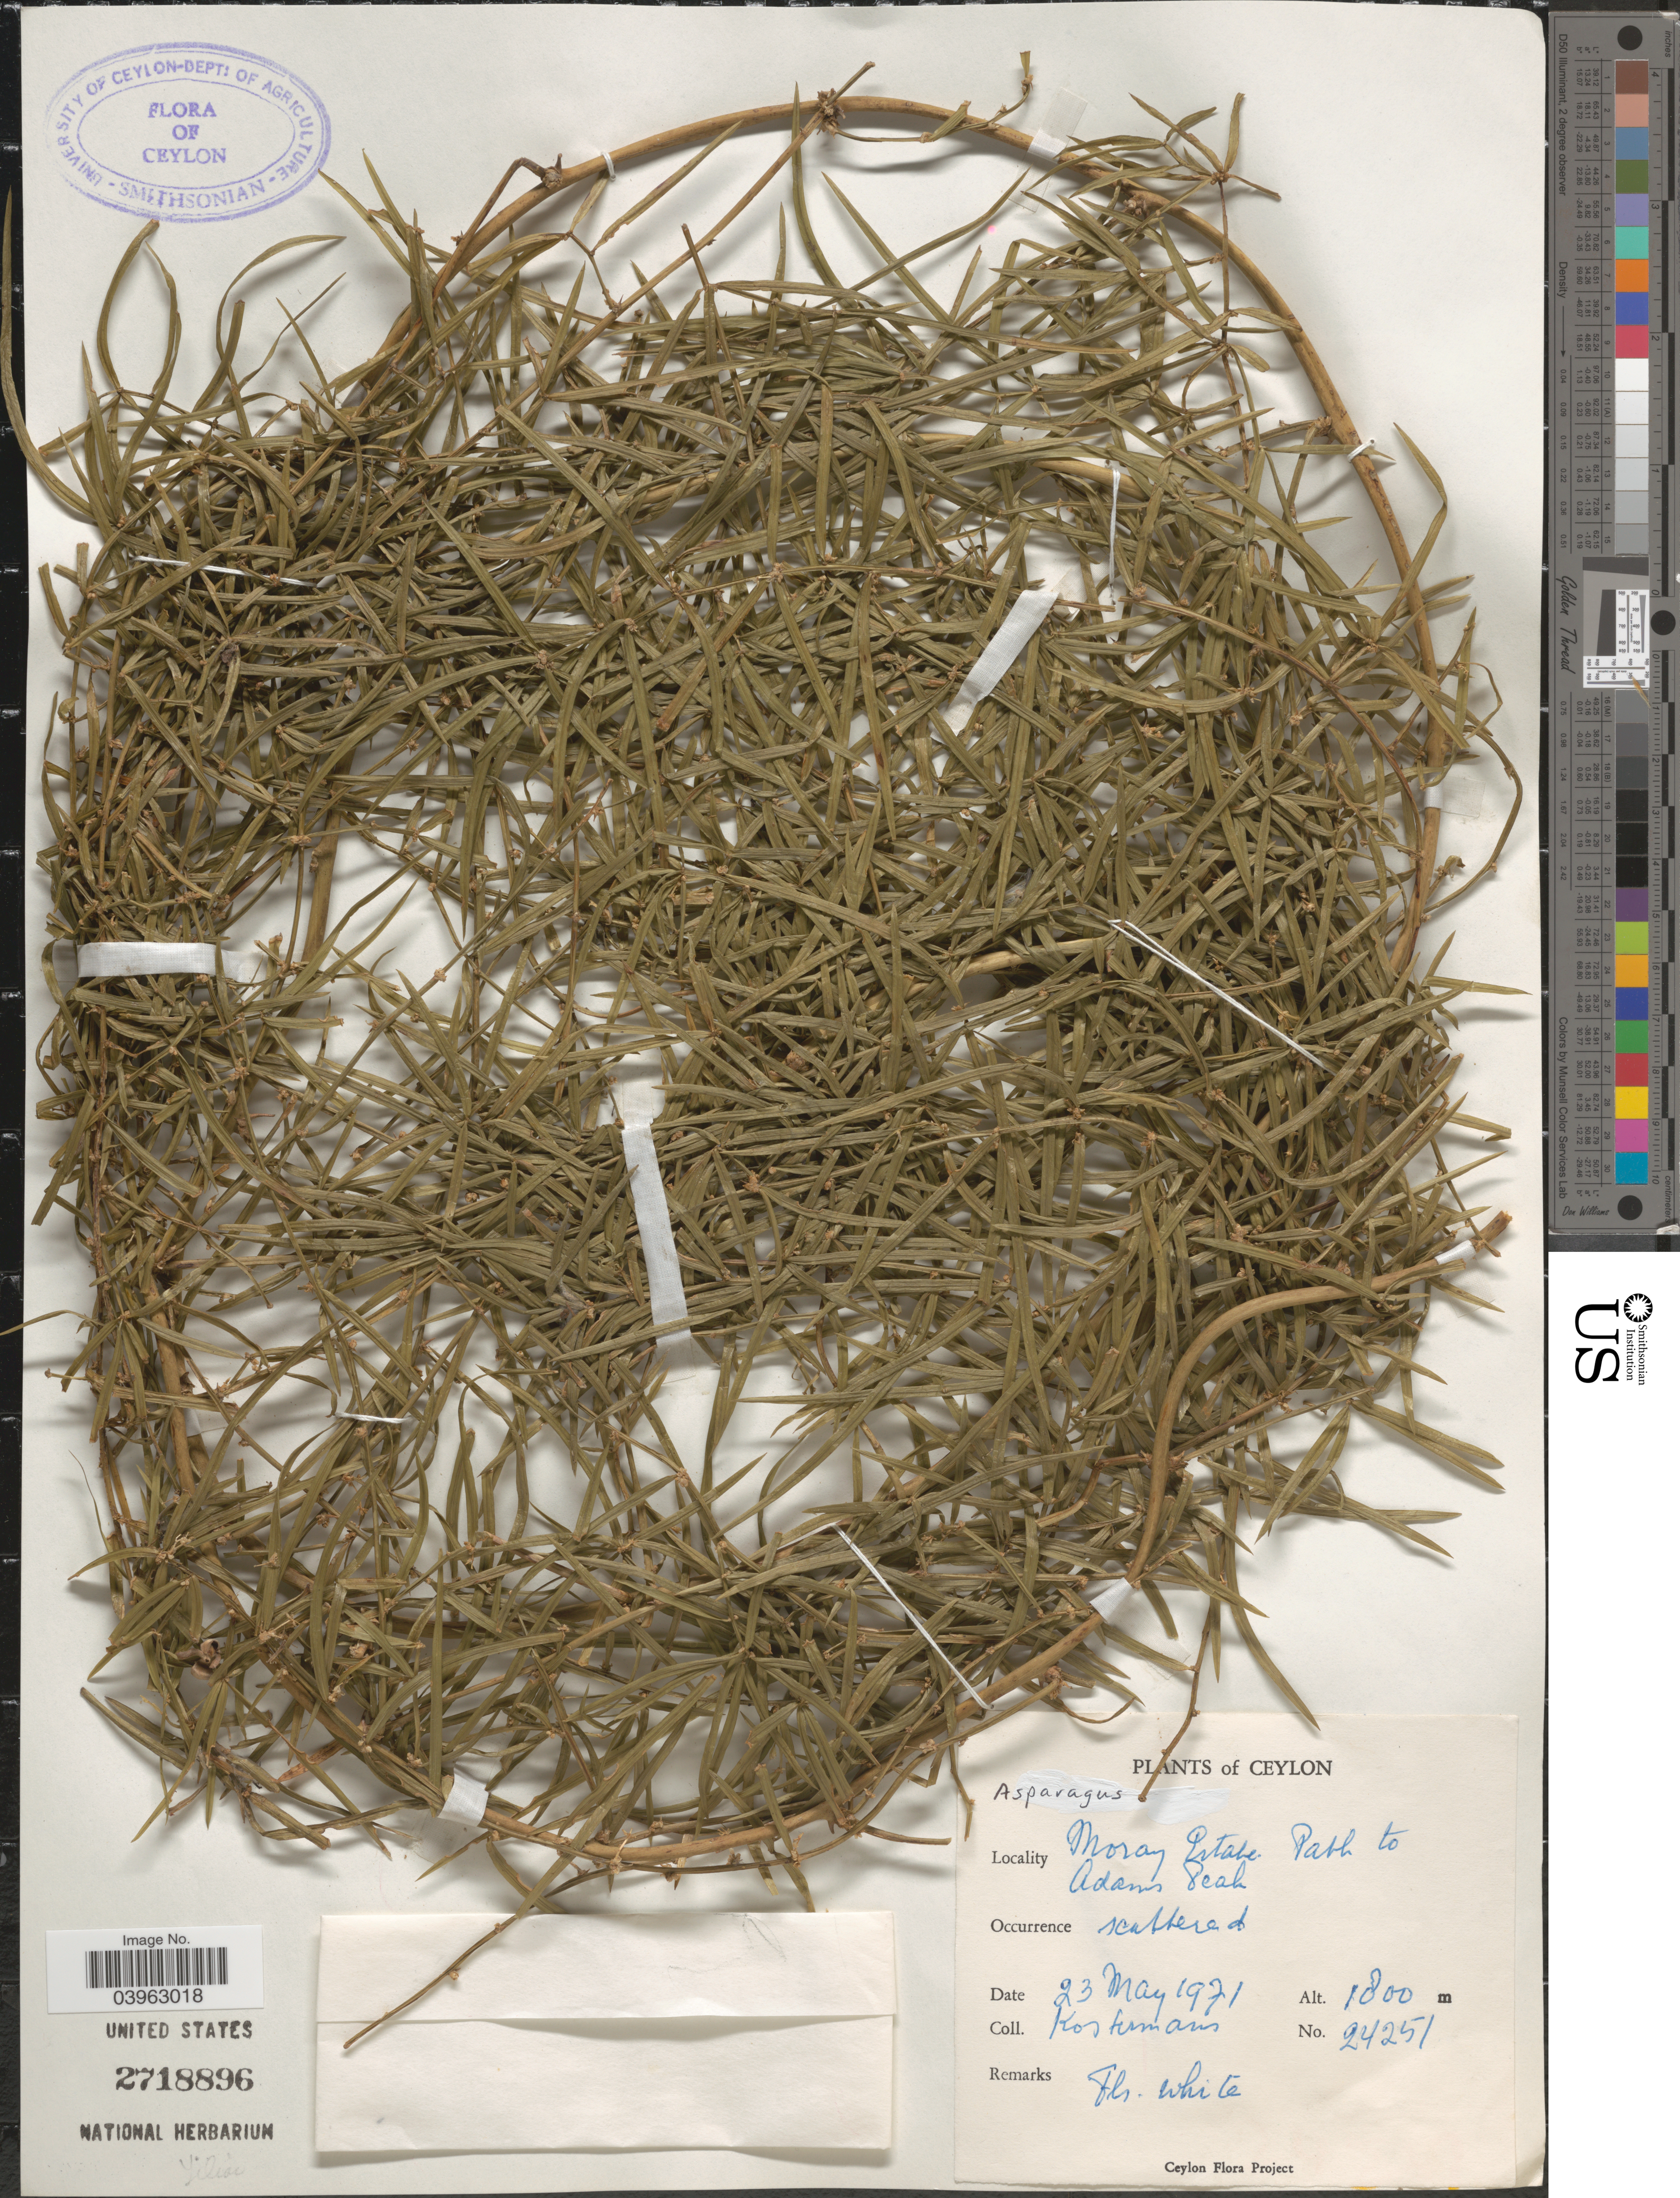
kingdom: Plantae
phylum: Tracheophyta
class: Liliopsida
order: Asparagales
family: Asparagaceae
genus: Asparagus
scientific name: Asparagus sp.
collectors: Kostermans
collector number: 24251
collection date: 1971-05-23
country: Sri Lanka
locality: Ceylon. Moray Estate. Path to Adams Peak.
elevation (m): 1800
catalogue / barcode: US 2718896